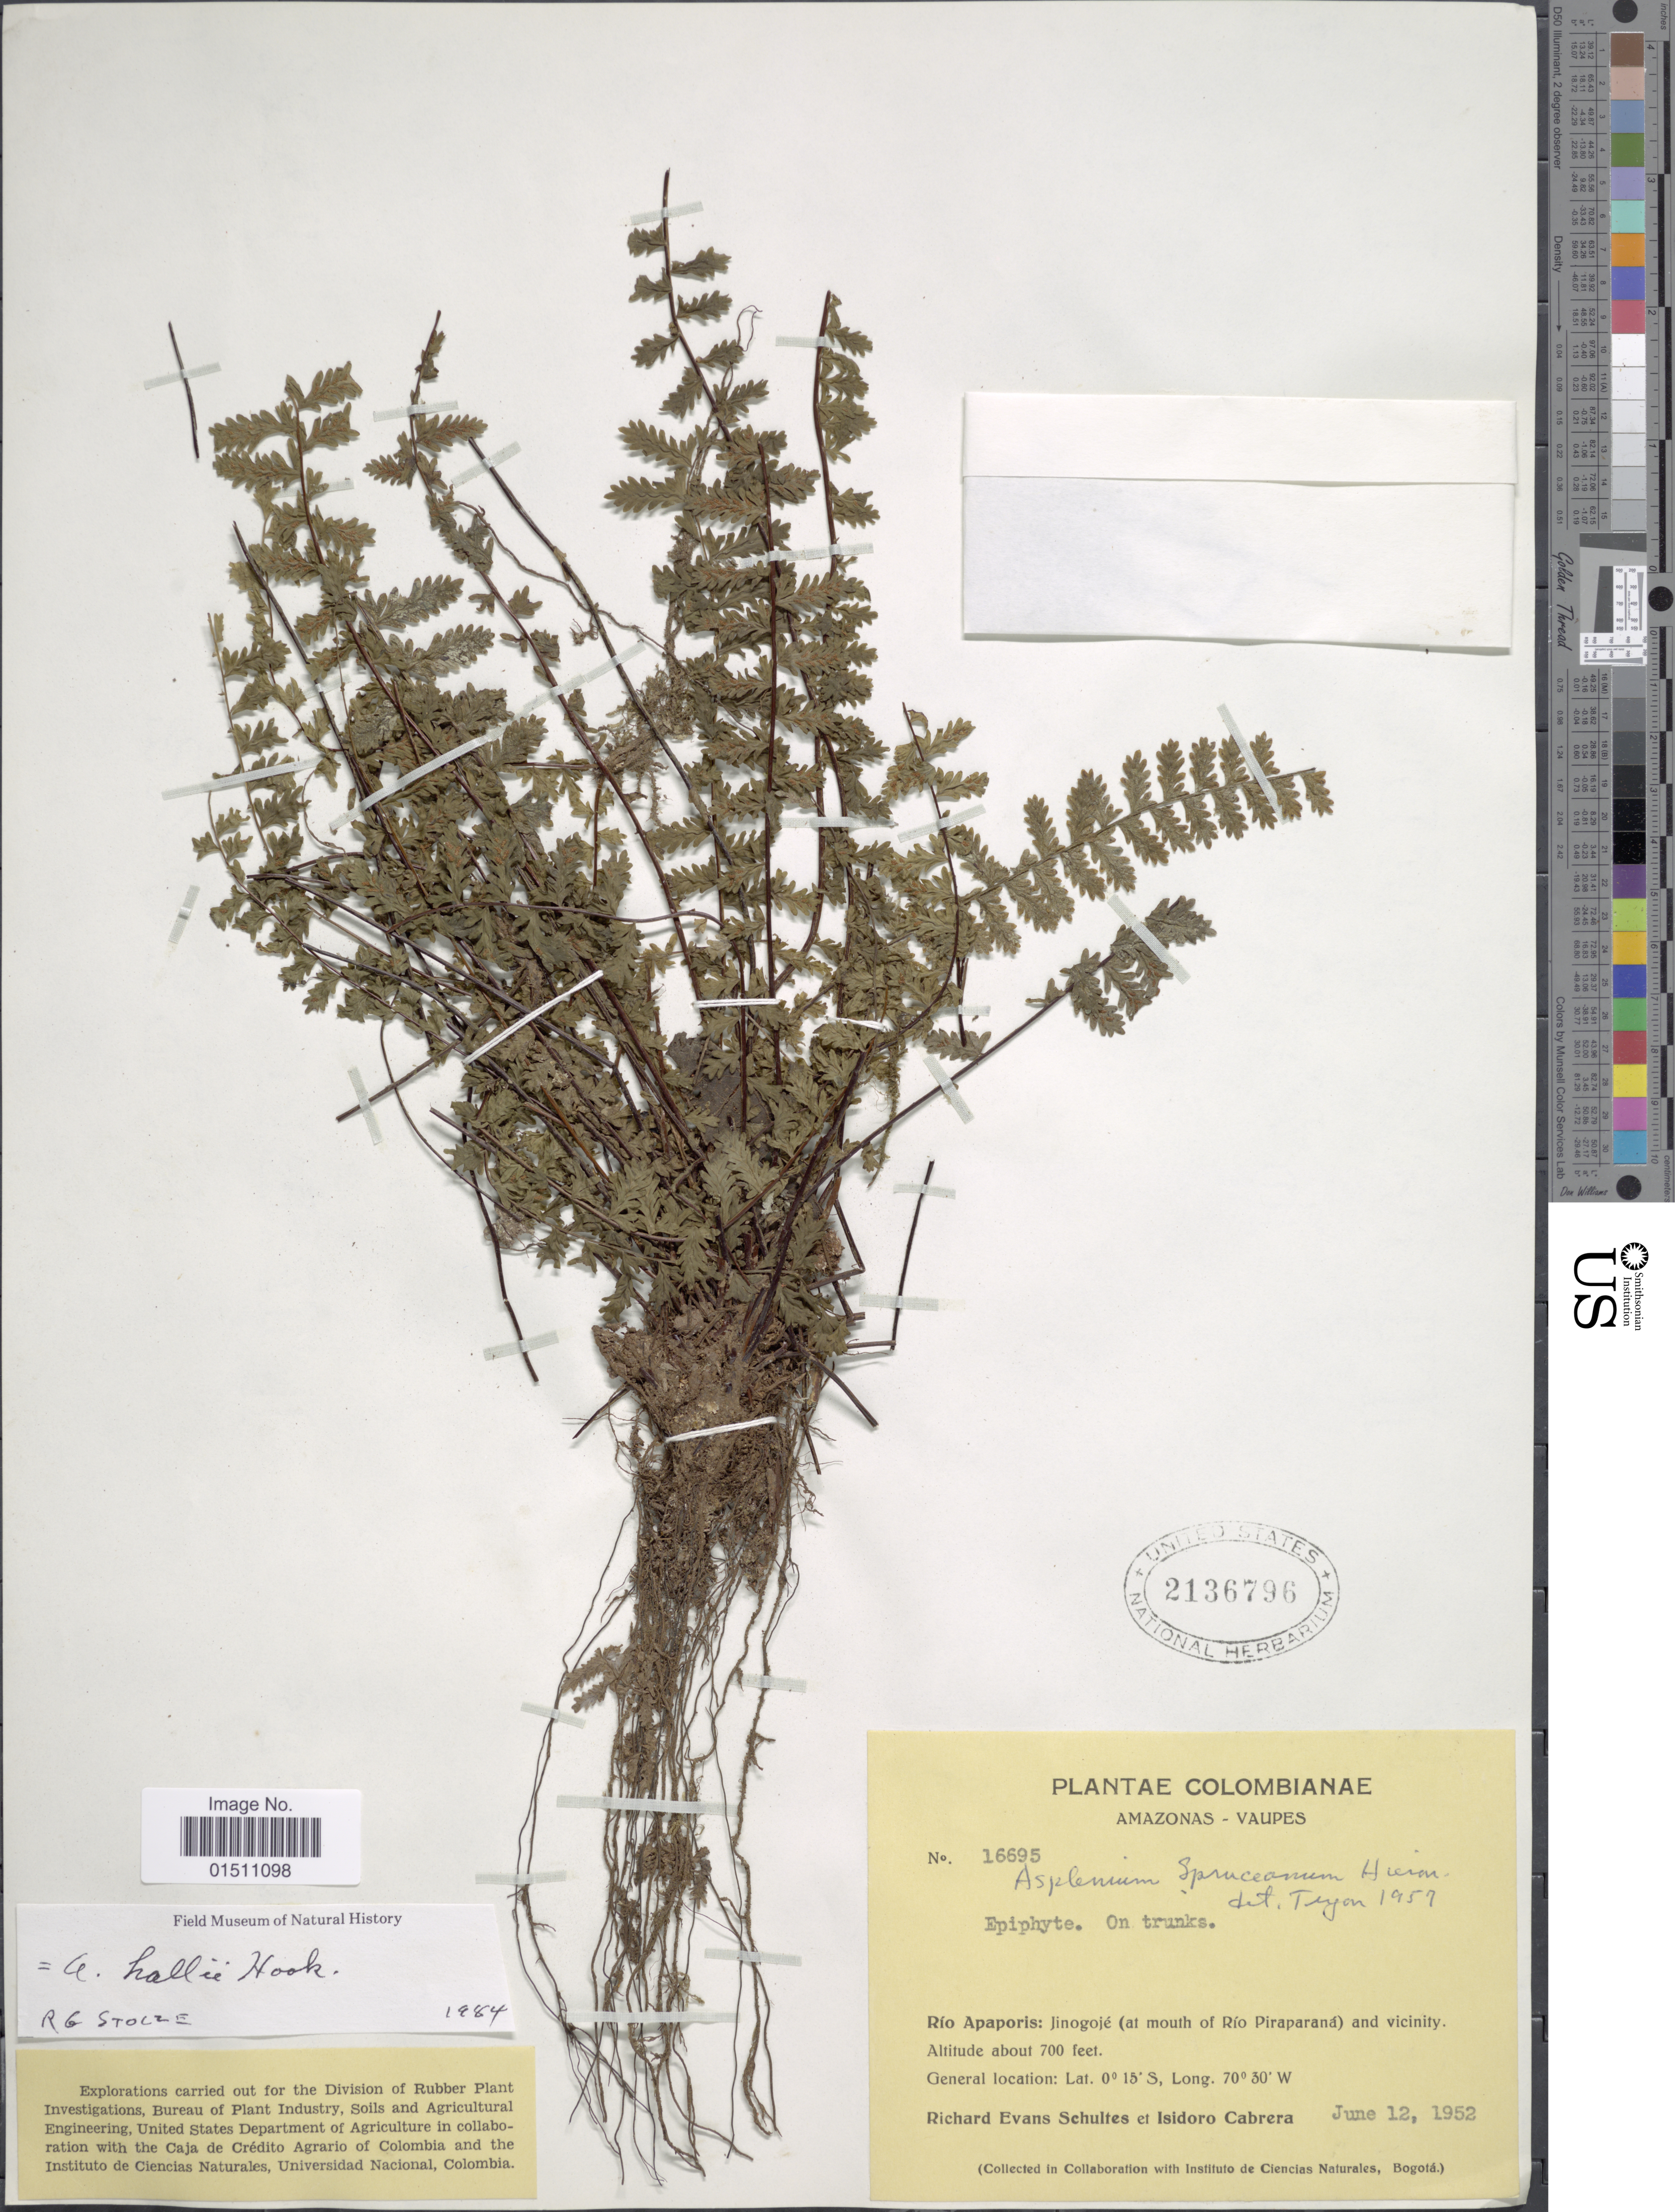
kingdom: Plantae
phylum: Tracheophyta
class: Polypodiopsida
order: Polypodiales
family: Aspleniaceae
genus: Asplenium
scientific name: Asplenium hallii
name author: Hook.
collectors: R. E. Schultes & I. Cabrera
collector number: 16695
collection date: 1952-06-12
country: Colombia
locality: Colombianae, Amazonas-Vaupes, Río Apaporis: Jinogojé (at mouth of Río Piraparaná) and vicinity.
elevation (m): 213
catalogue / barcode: US 2136796